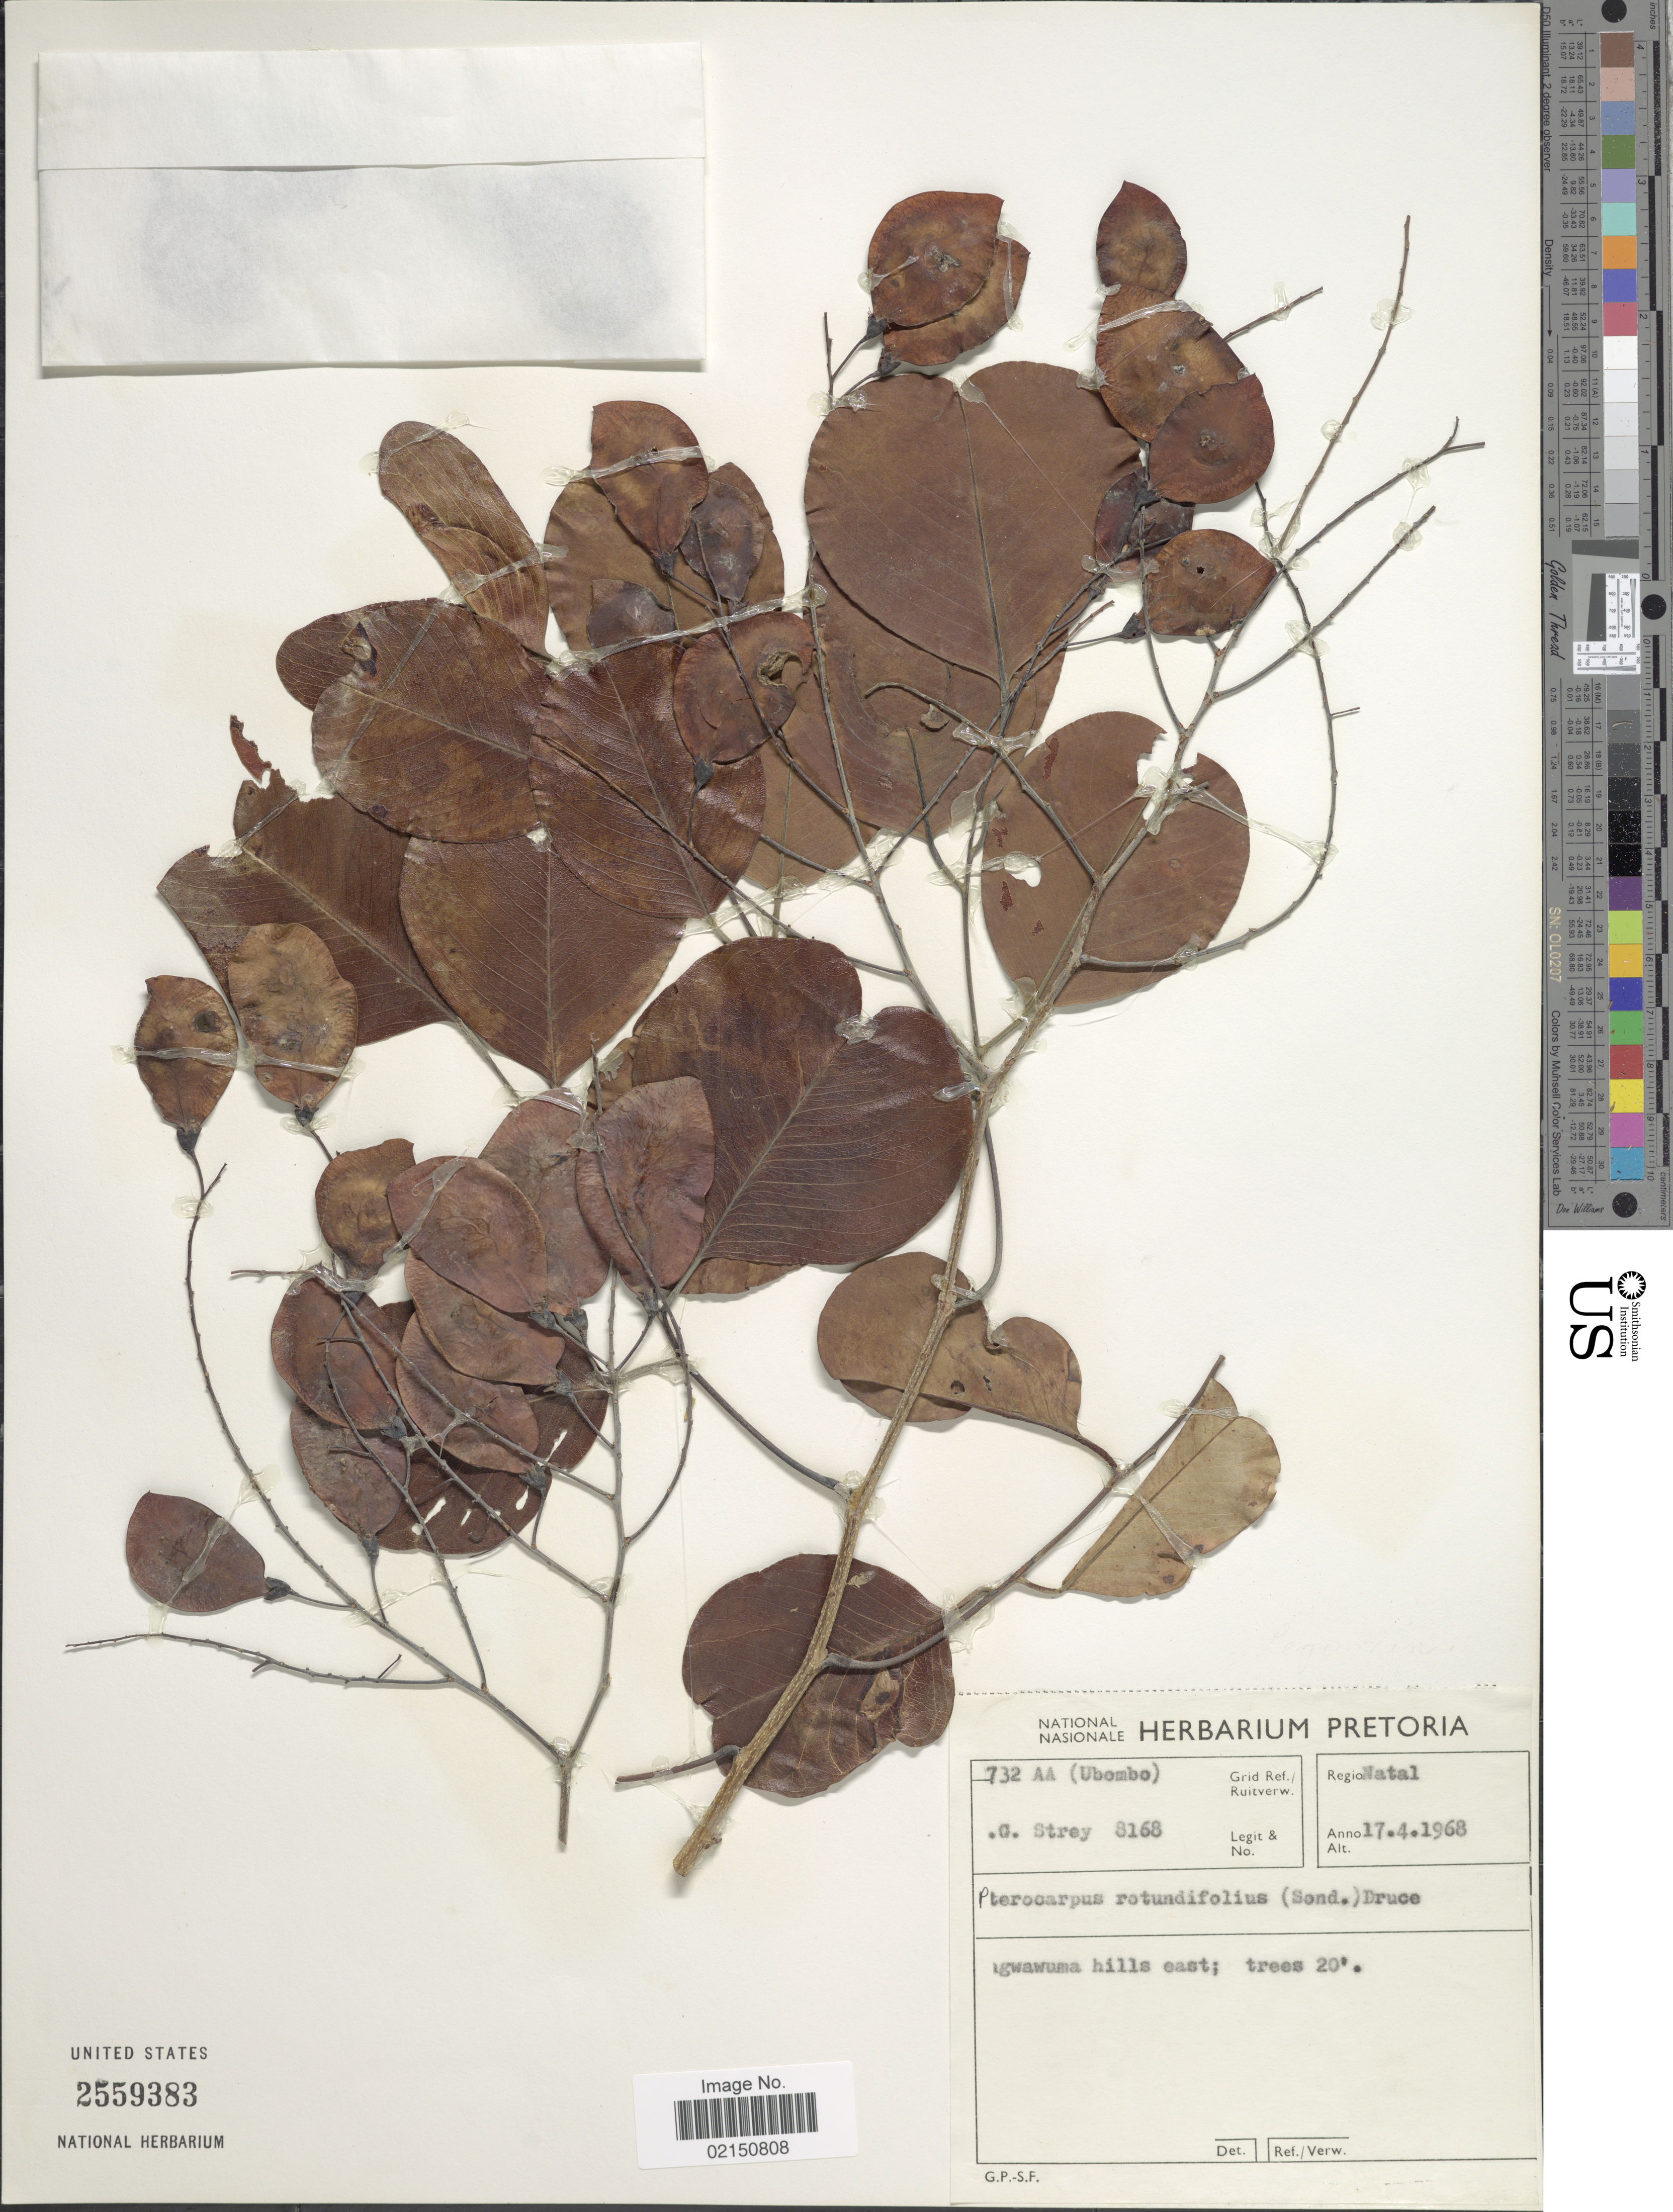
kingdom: Plantae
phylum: Tracheophyta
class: Magnoliopsida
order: Fabales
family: Fabaceae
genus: Pterocarpus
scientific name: Pterocarpus rotundifolius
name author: (Sond.) Druce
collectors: R. G. Strey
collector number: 8168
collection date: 1968-04-17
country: South Africa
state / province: KwaZulu-Natal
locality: Regio Natal. Igwawuma hills east.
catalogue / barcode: US 2559383